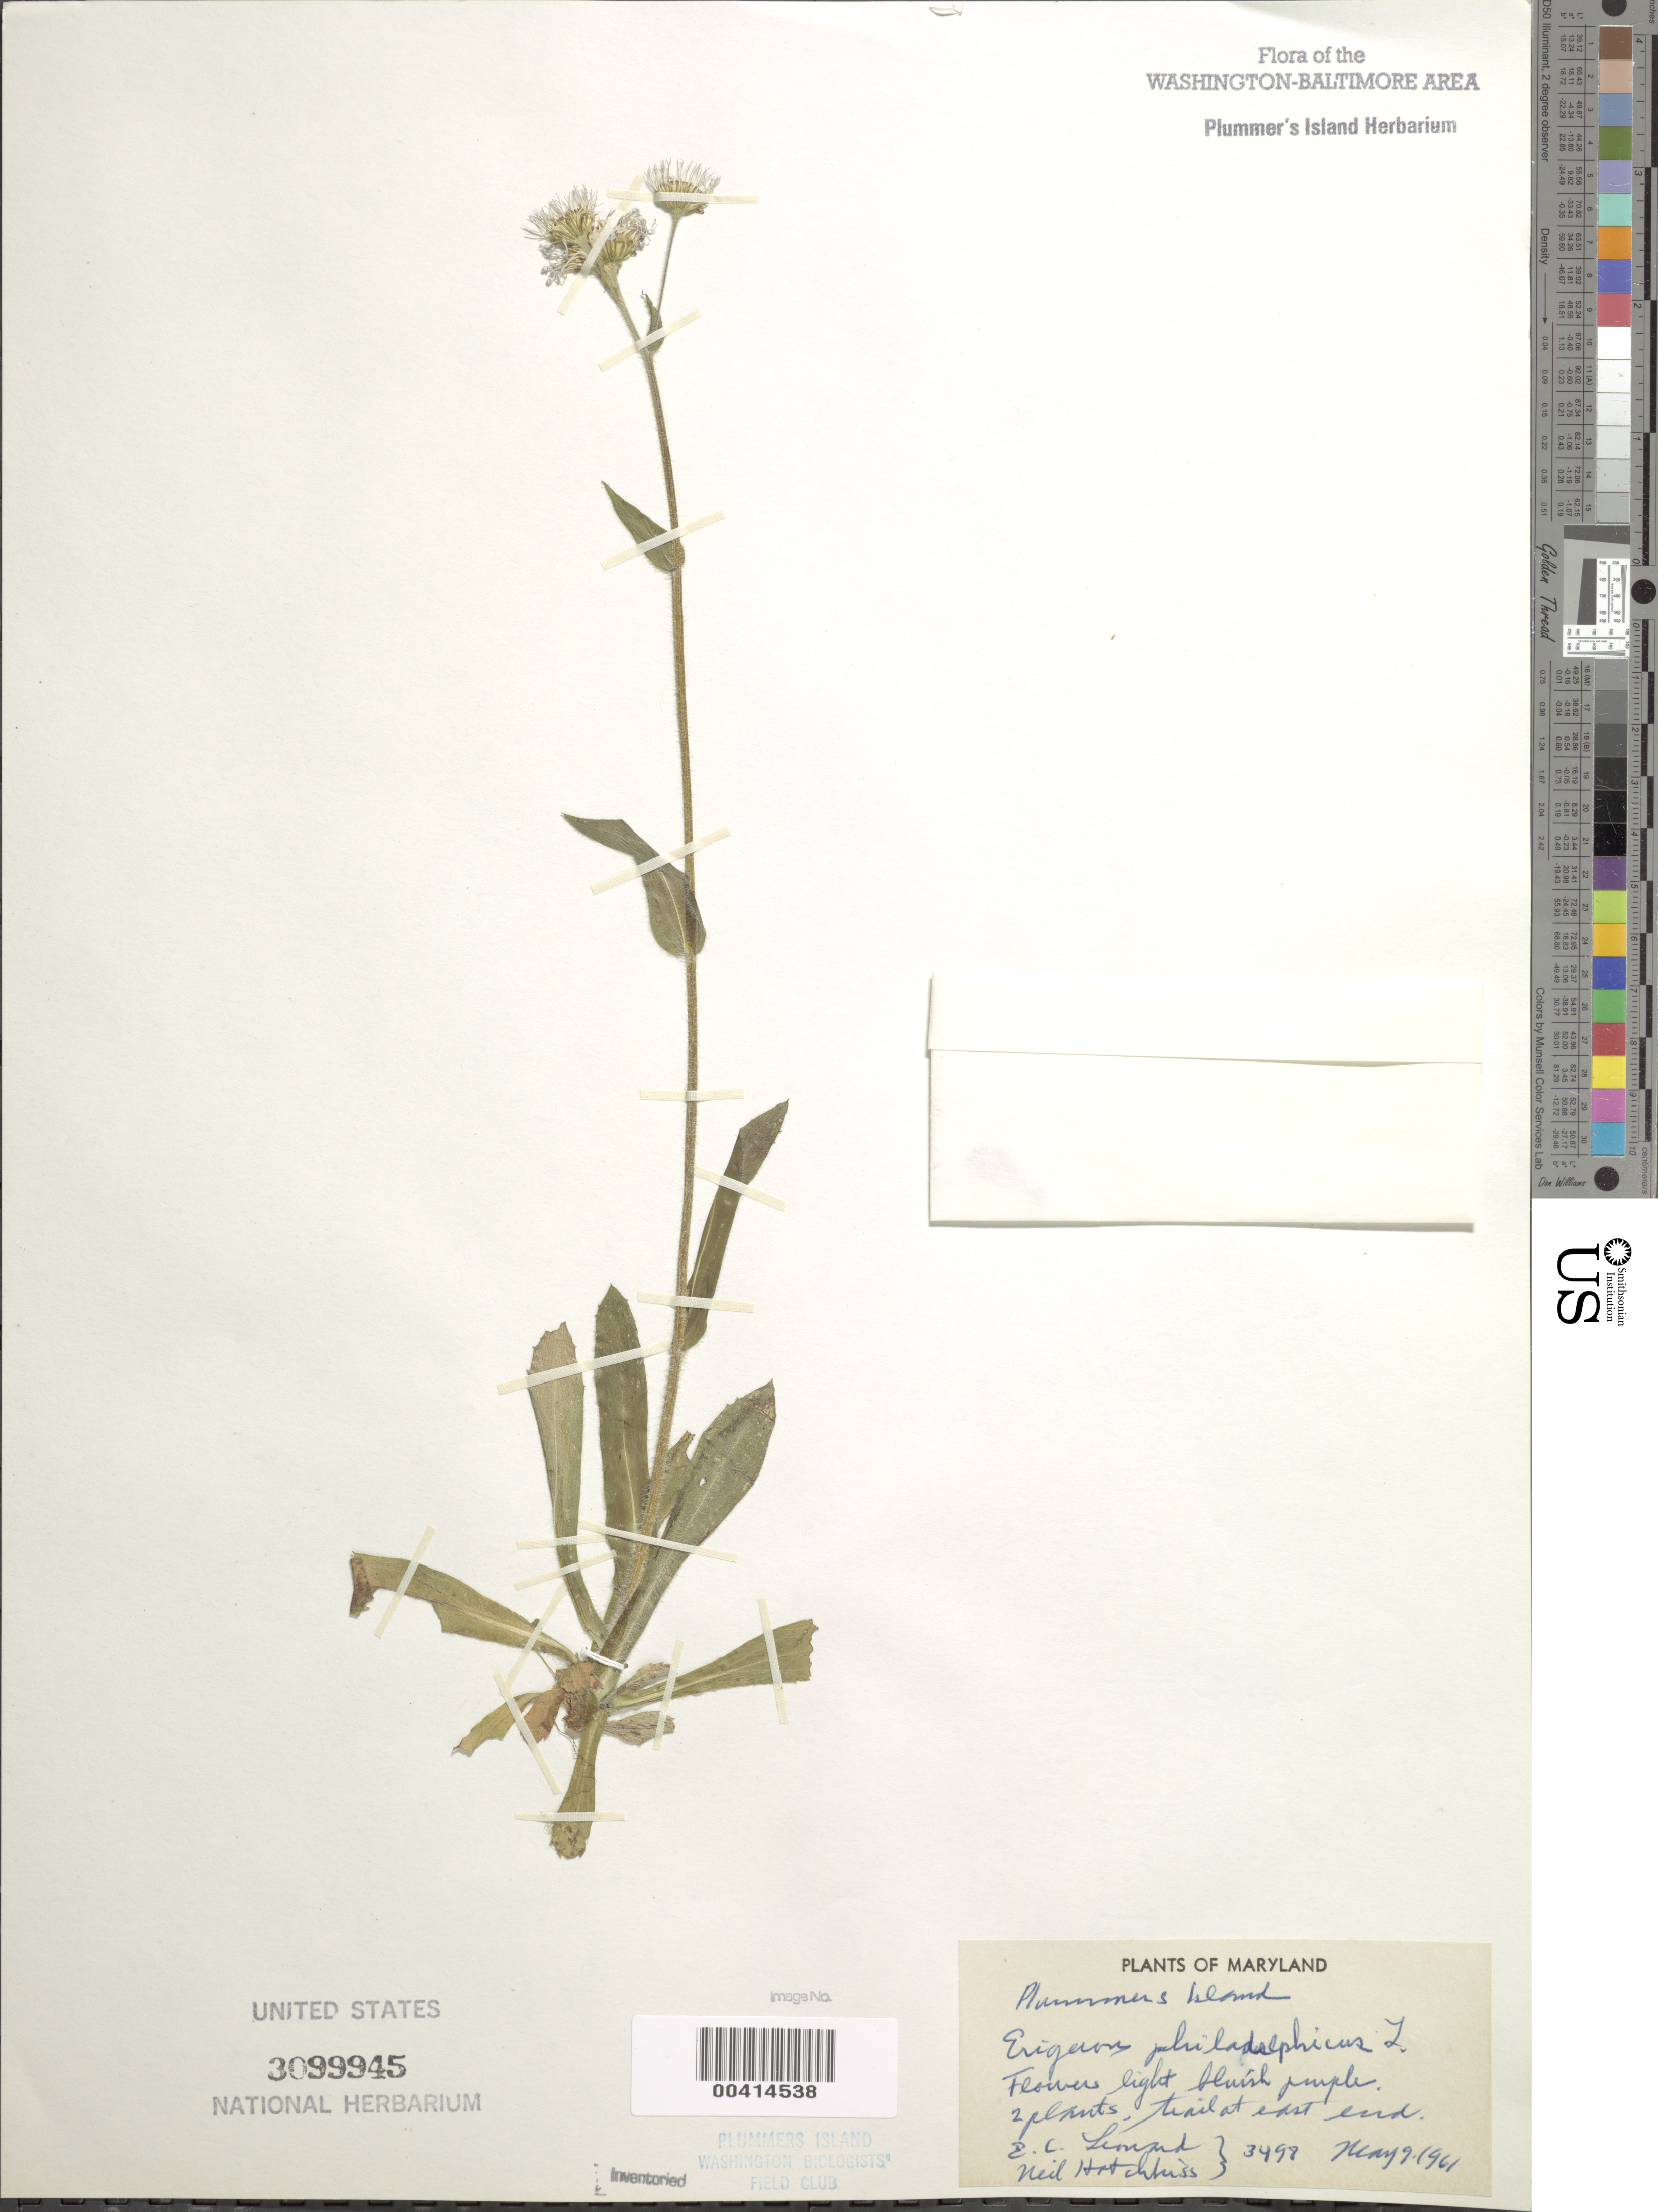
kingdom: Plantae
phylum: Tracheophyta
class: Magnoliopsida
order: Asterales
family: Asteraceae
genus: Erigeron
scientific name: Erigeron philadelphicus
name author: L.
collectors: E. C. Leonard & N. Hotchkiss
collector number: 3498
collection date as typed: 09 May 1961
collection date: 1961-05-09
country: United States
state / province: Maryland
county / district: Montgomery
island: Plummers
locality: Plummer's Island; trail at east end C. & O. Canal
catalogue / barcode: US 3099945